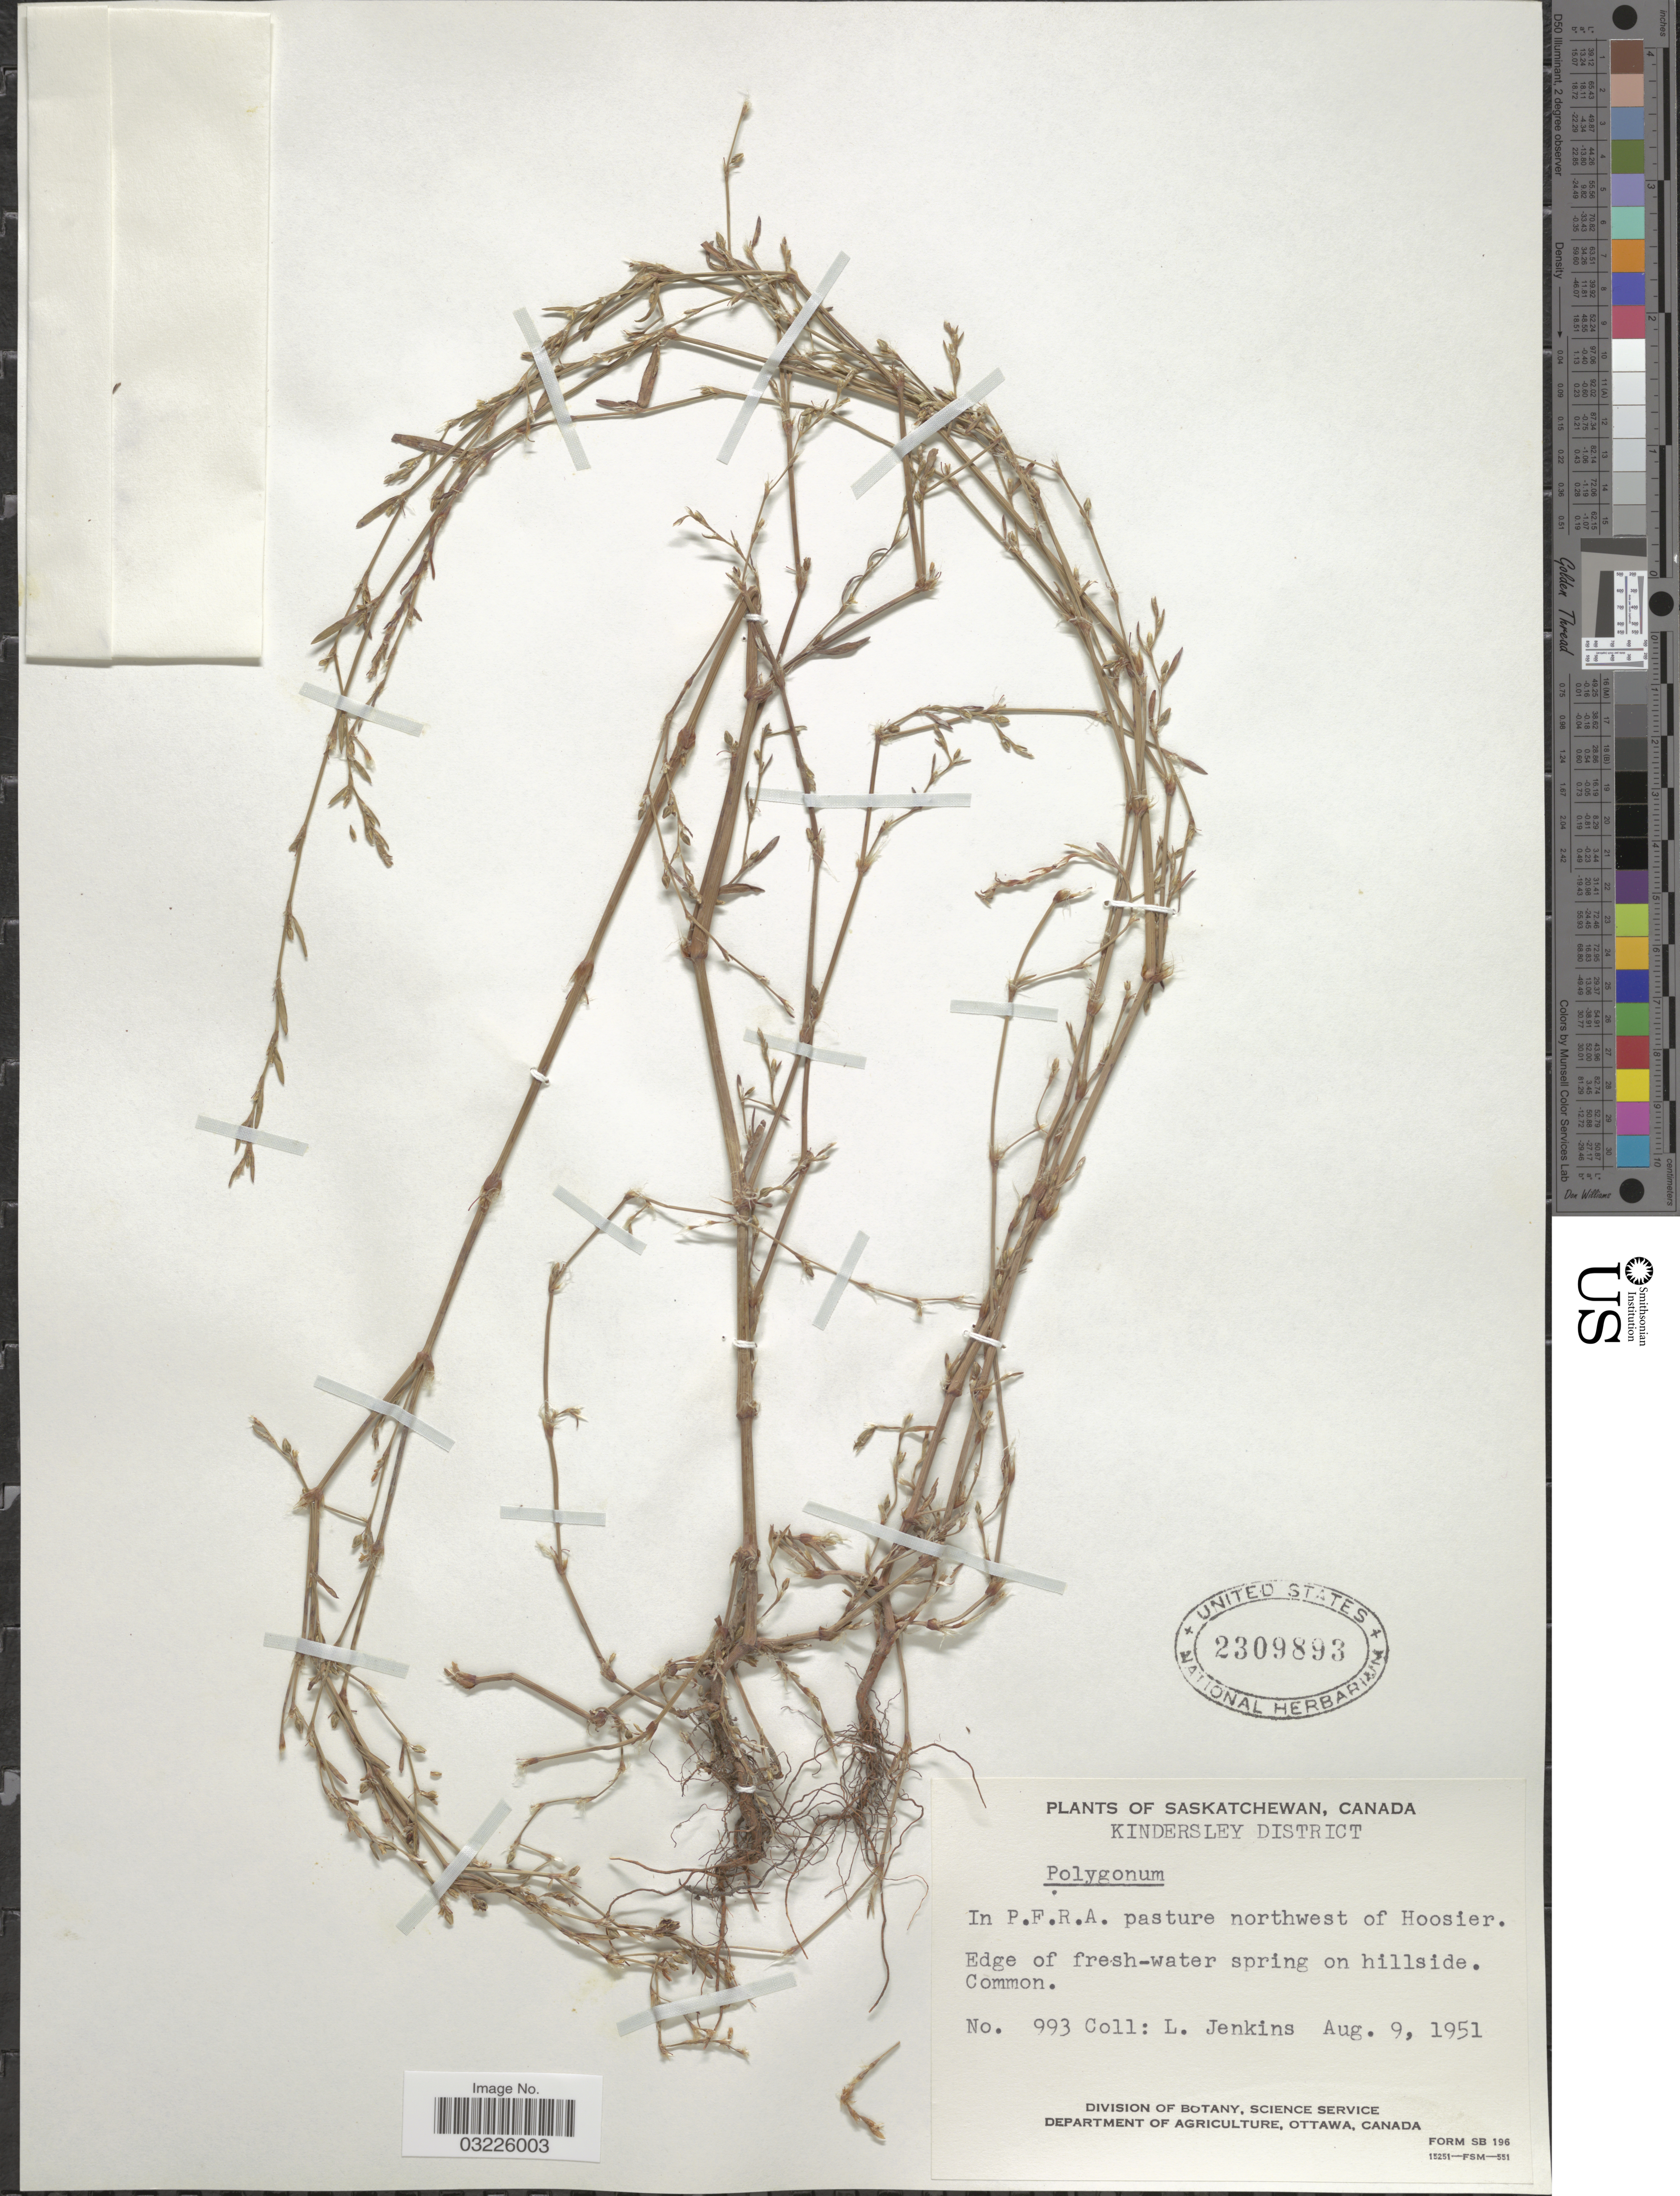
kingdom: Plantae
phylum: Tracheophyta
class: Magnoliopsida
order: Caryophyllales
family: Polygonaceae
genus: Polygonum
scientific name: Polygonum ramosissimum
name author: Michx.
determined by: Strong, Mark T., (BOT), Smithsonian Institution - National Museum of Natural History (UNITED STATES)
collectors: L. Jenkins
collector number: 993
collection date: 1951-08-09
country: Canada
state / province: Saskatchewan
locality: Kindersley District. In P.F.R.A. pasture northwest of Hoosier.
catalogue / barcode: US 2309893